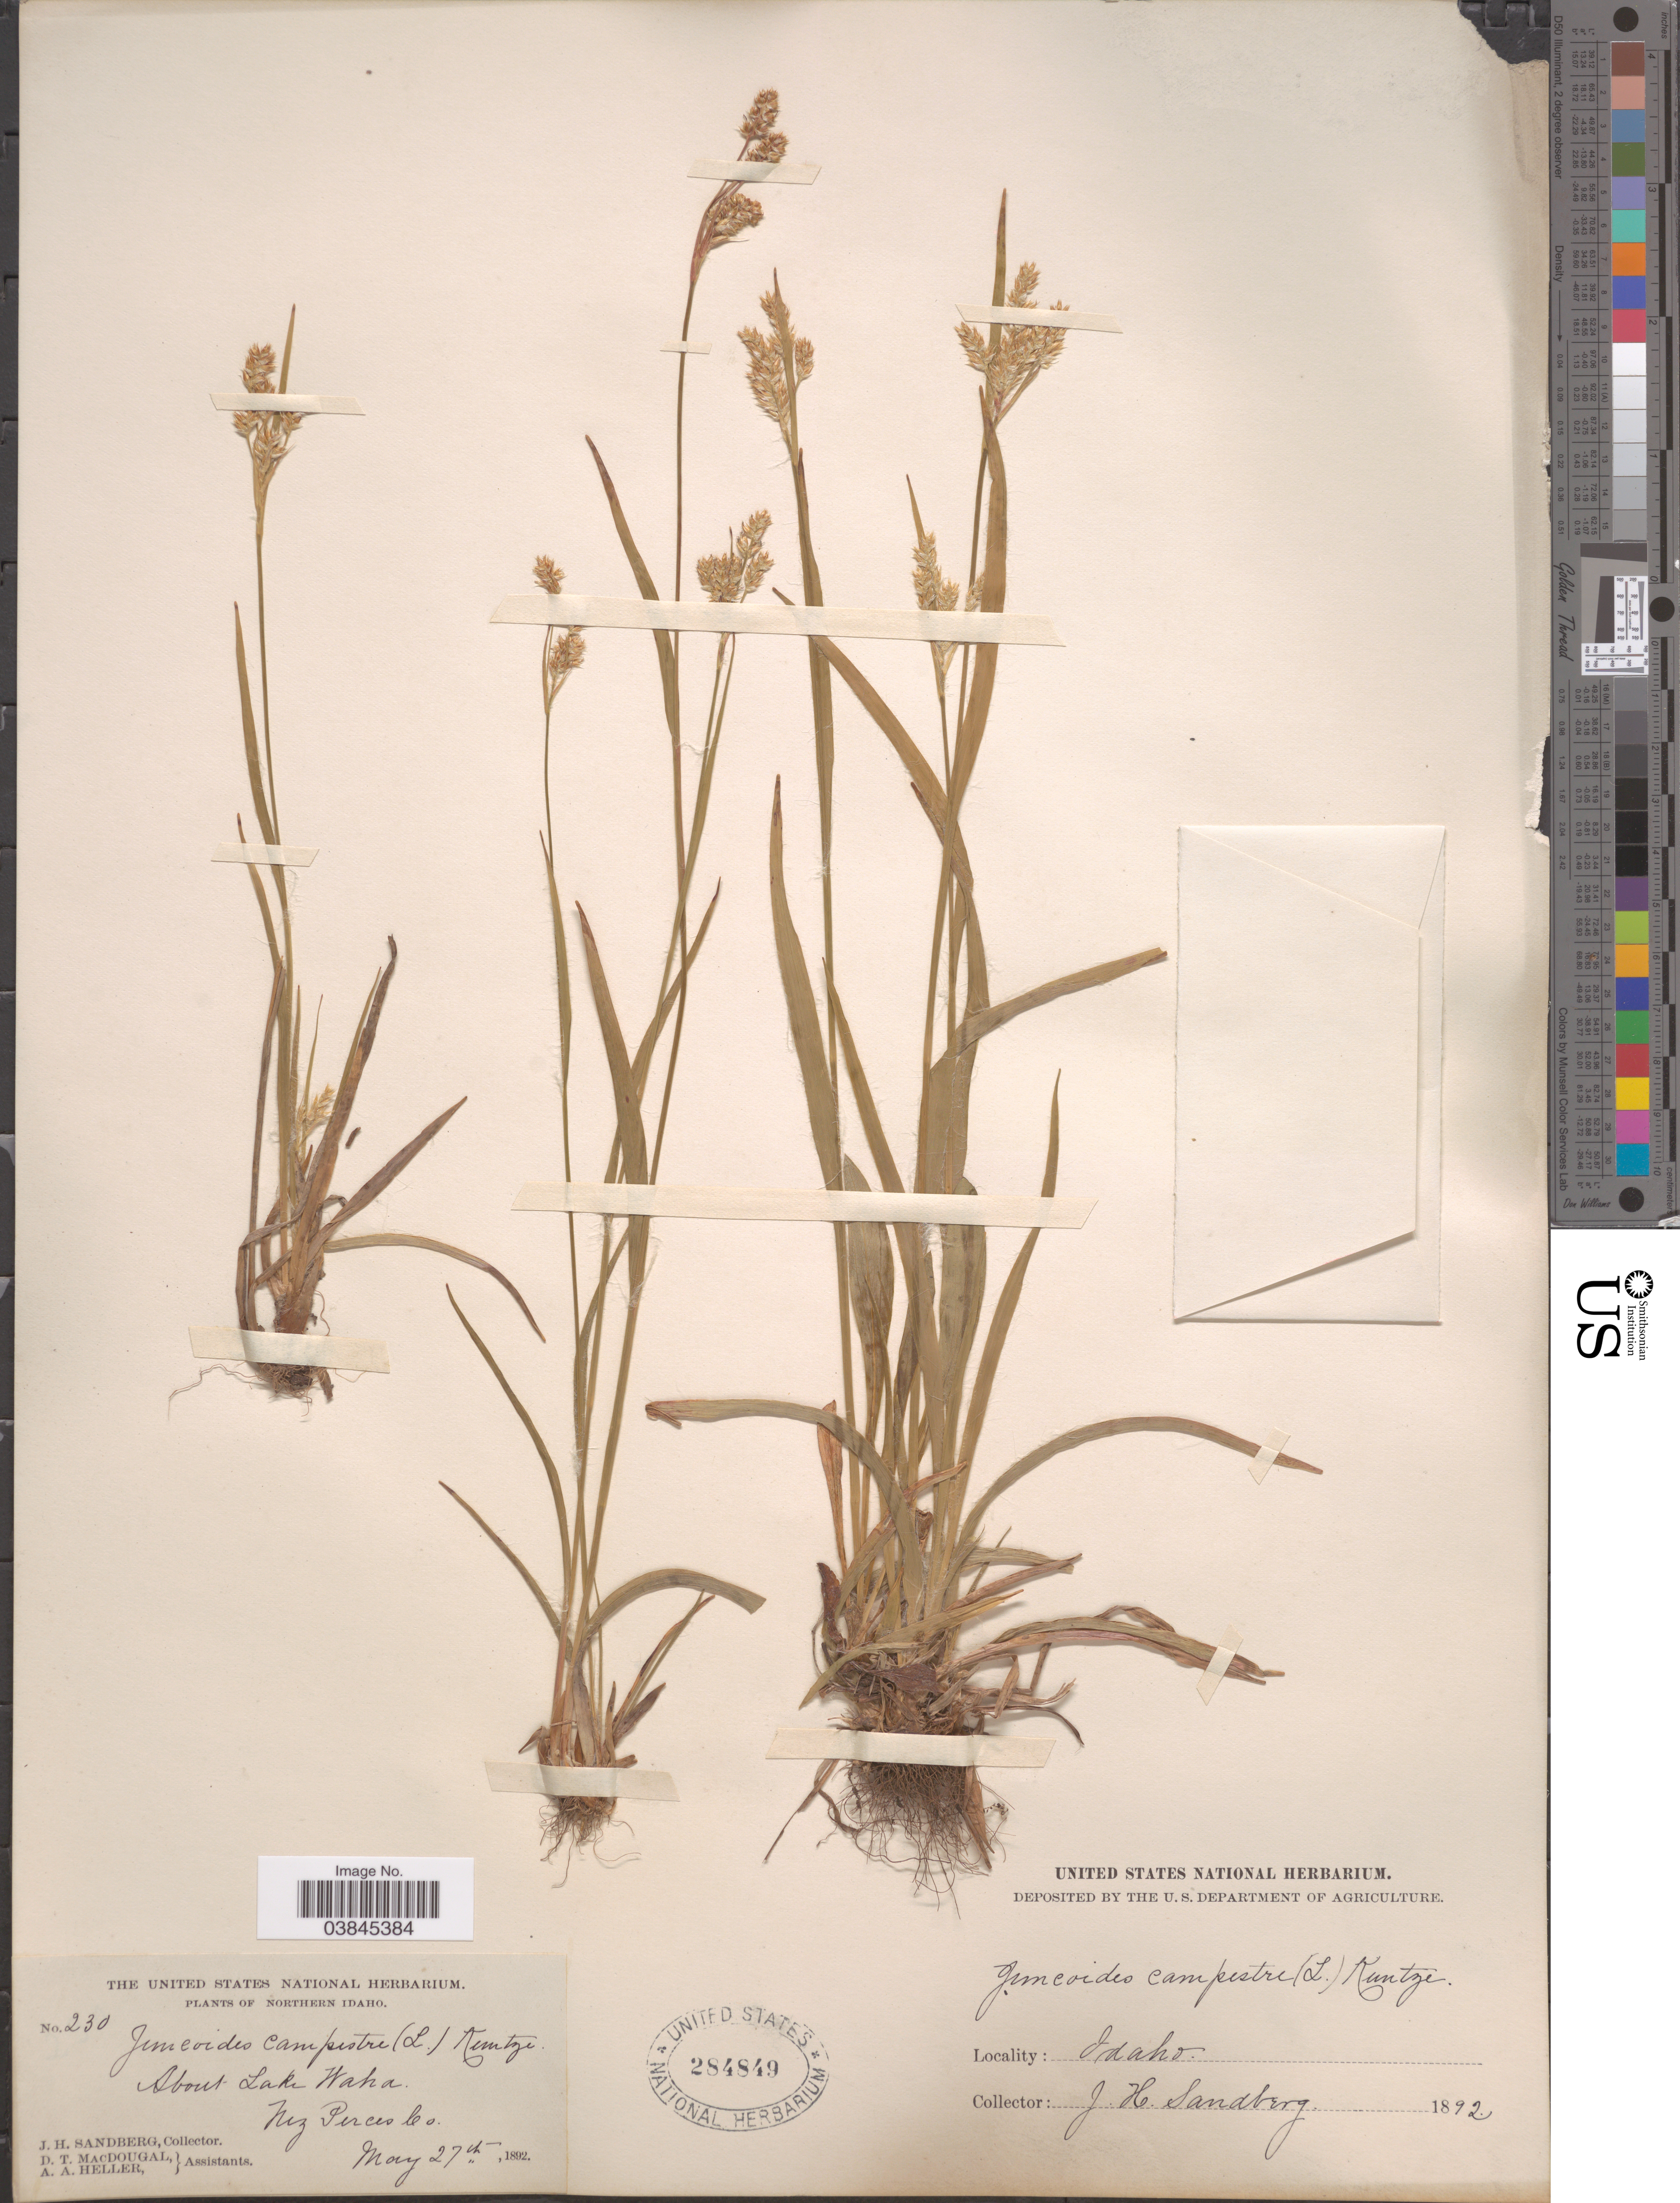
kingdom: Plantae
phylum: Tracheophyta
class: Liliopsida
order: Poales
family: Juncaceae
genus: Luzula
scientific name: Luzula campestris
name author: (L.) DC.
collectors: J. H. Sandberg, D. T. MacDougal & A. A. Heller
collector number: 230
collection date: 1892-05-27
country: United States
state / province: Idaho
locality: Northern Idaho. About Lake Waha. Nez Perces Co.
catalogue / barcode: US 284849